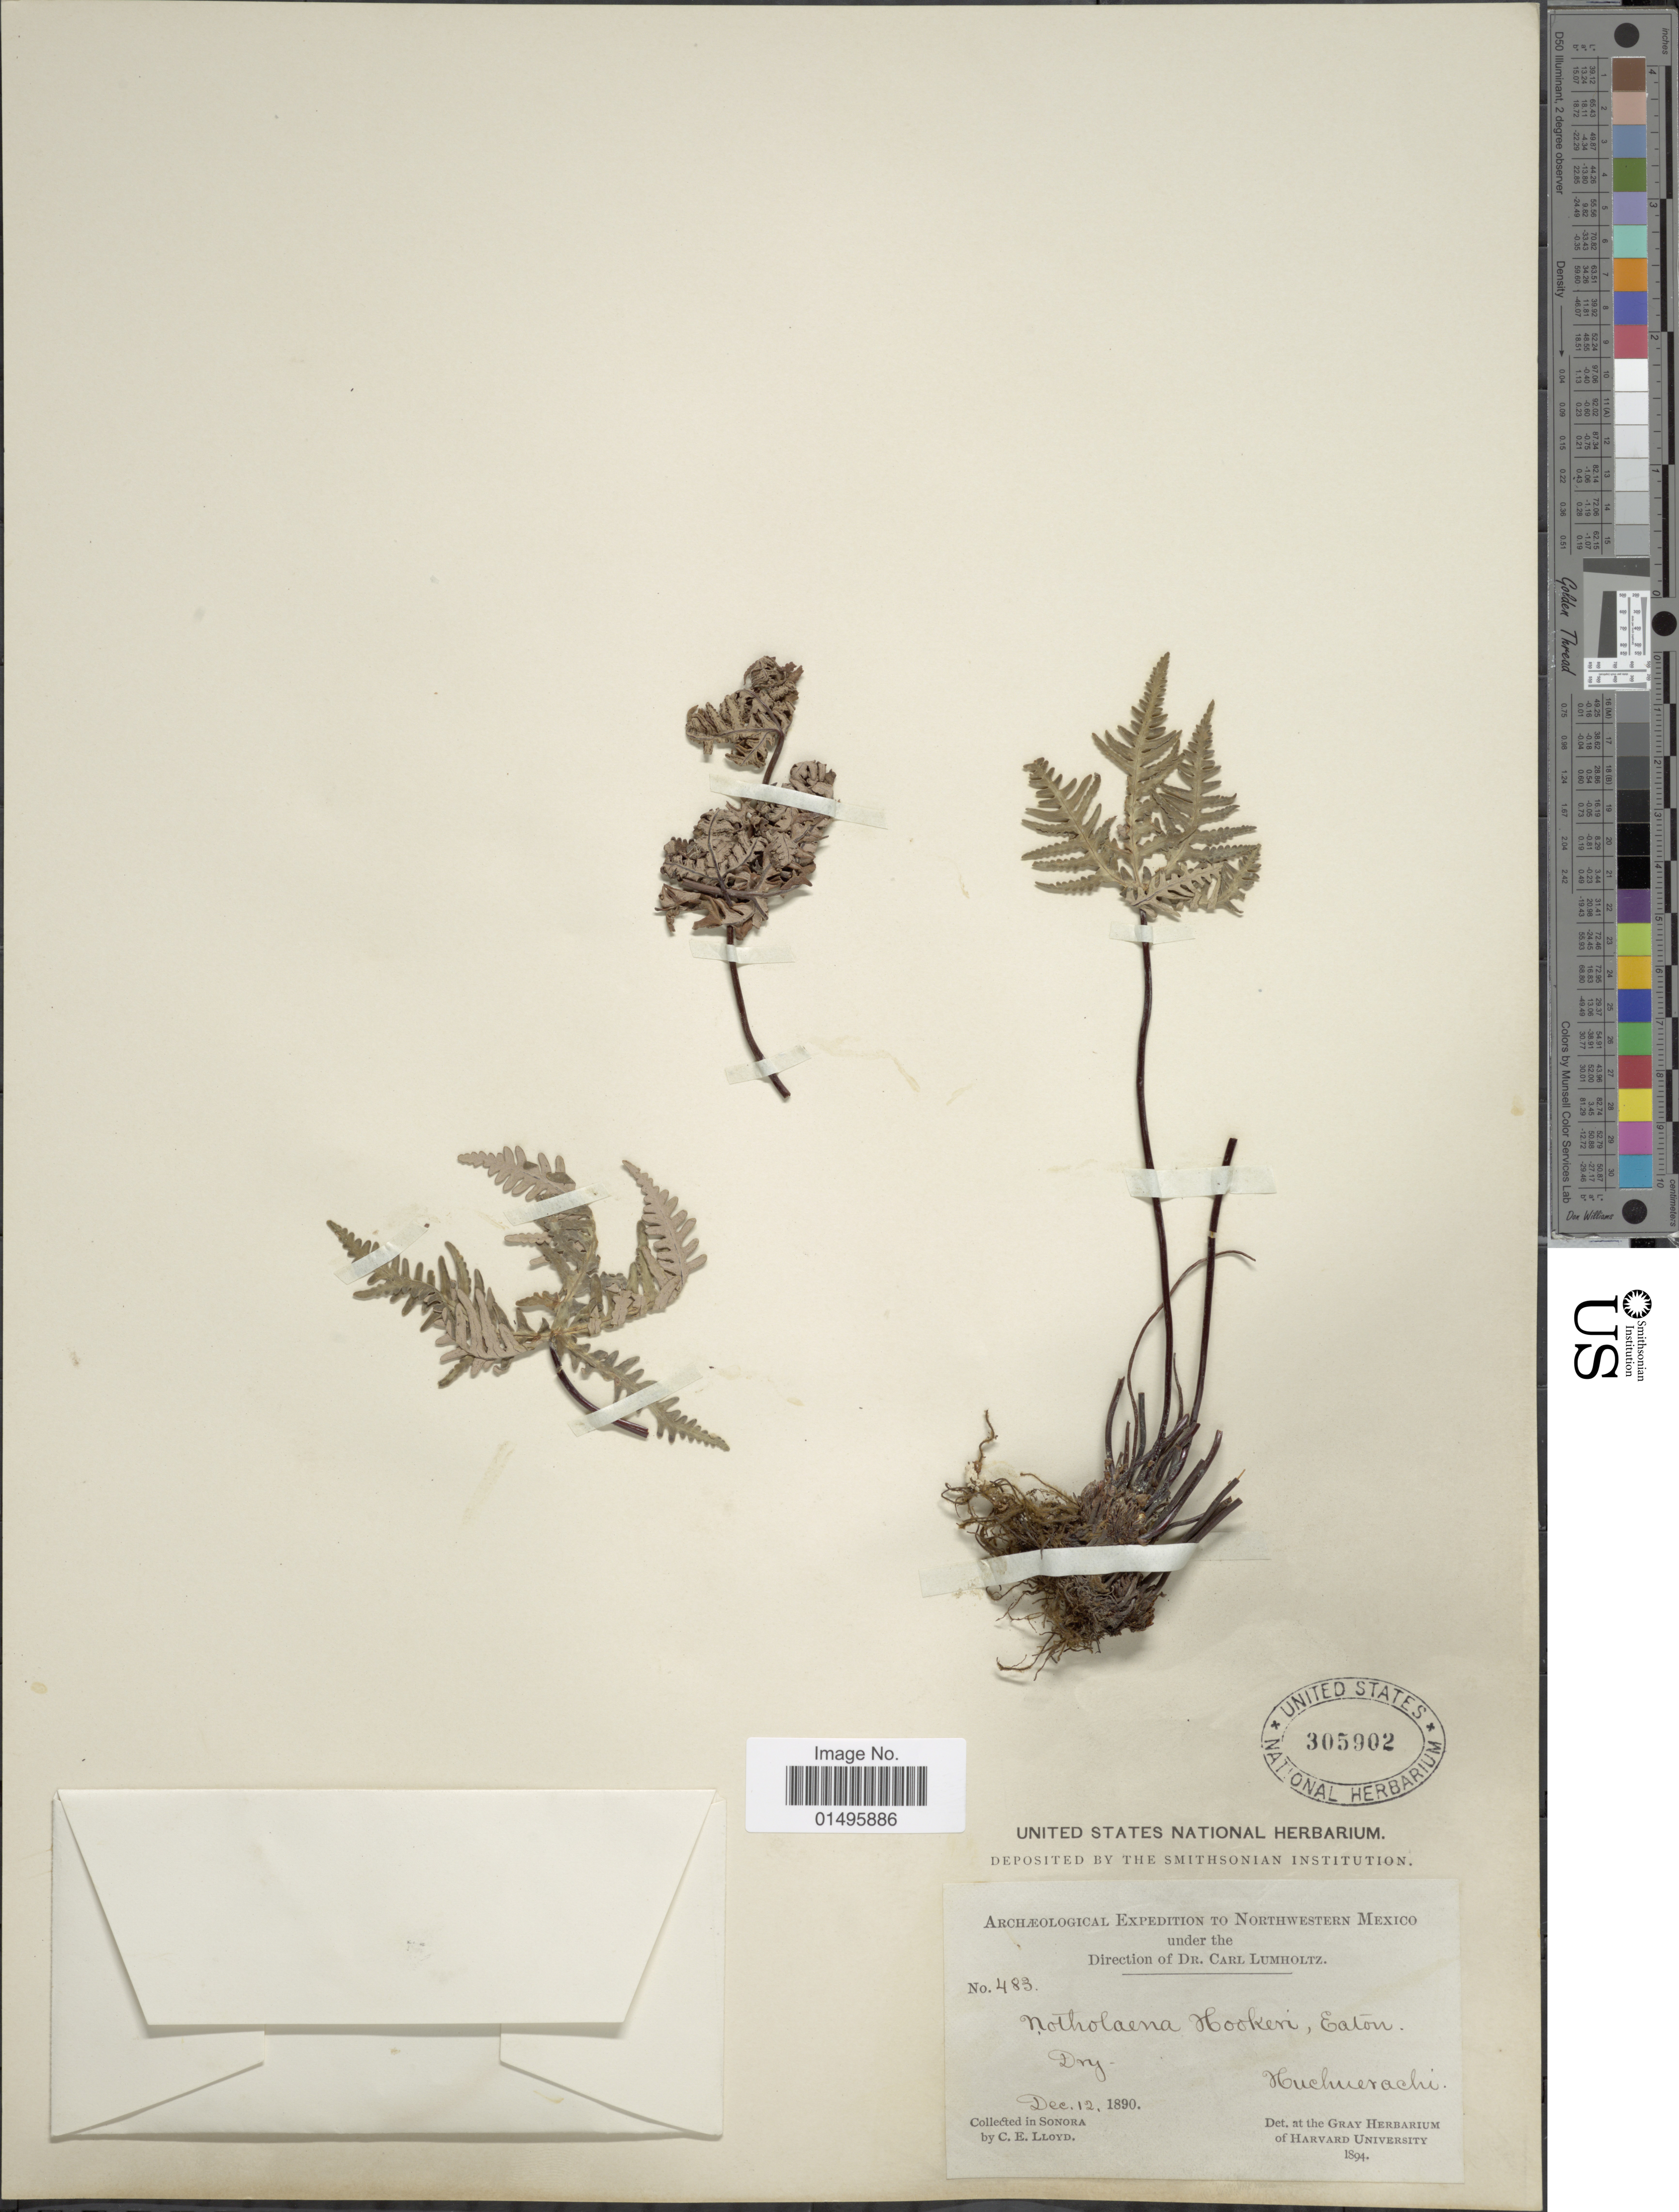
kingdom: Plantae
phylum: Tracheophyta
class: Polypodiopsida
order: Polypodiales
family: Pteridaceae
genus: Notholaena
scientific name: Notholaena standleyi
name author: Maxon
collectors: Lloyd, C. E.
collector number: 483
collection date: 1890-12-12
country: Mexico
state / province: Sonora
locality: Northwestern Mexico, Huchuerachi.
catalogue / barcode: US 305902